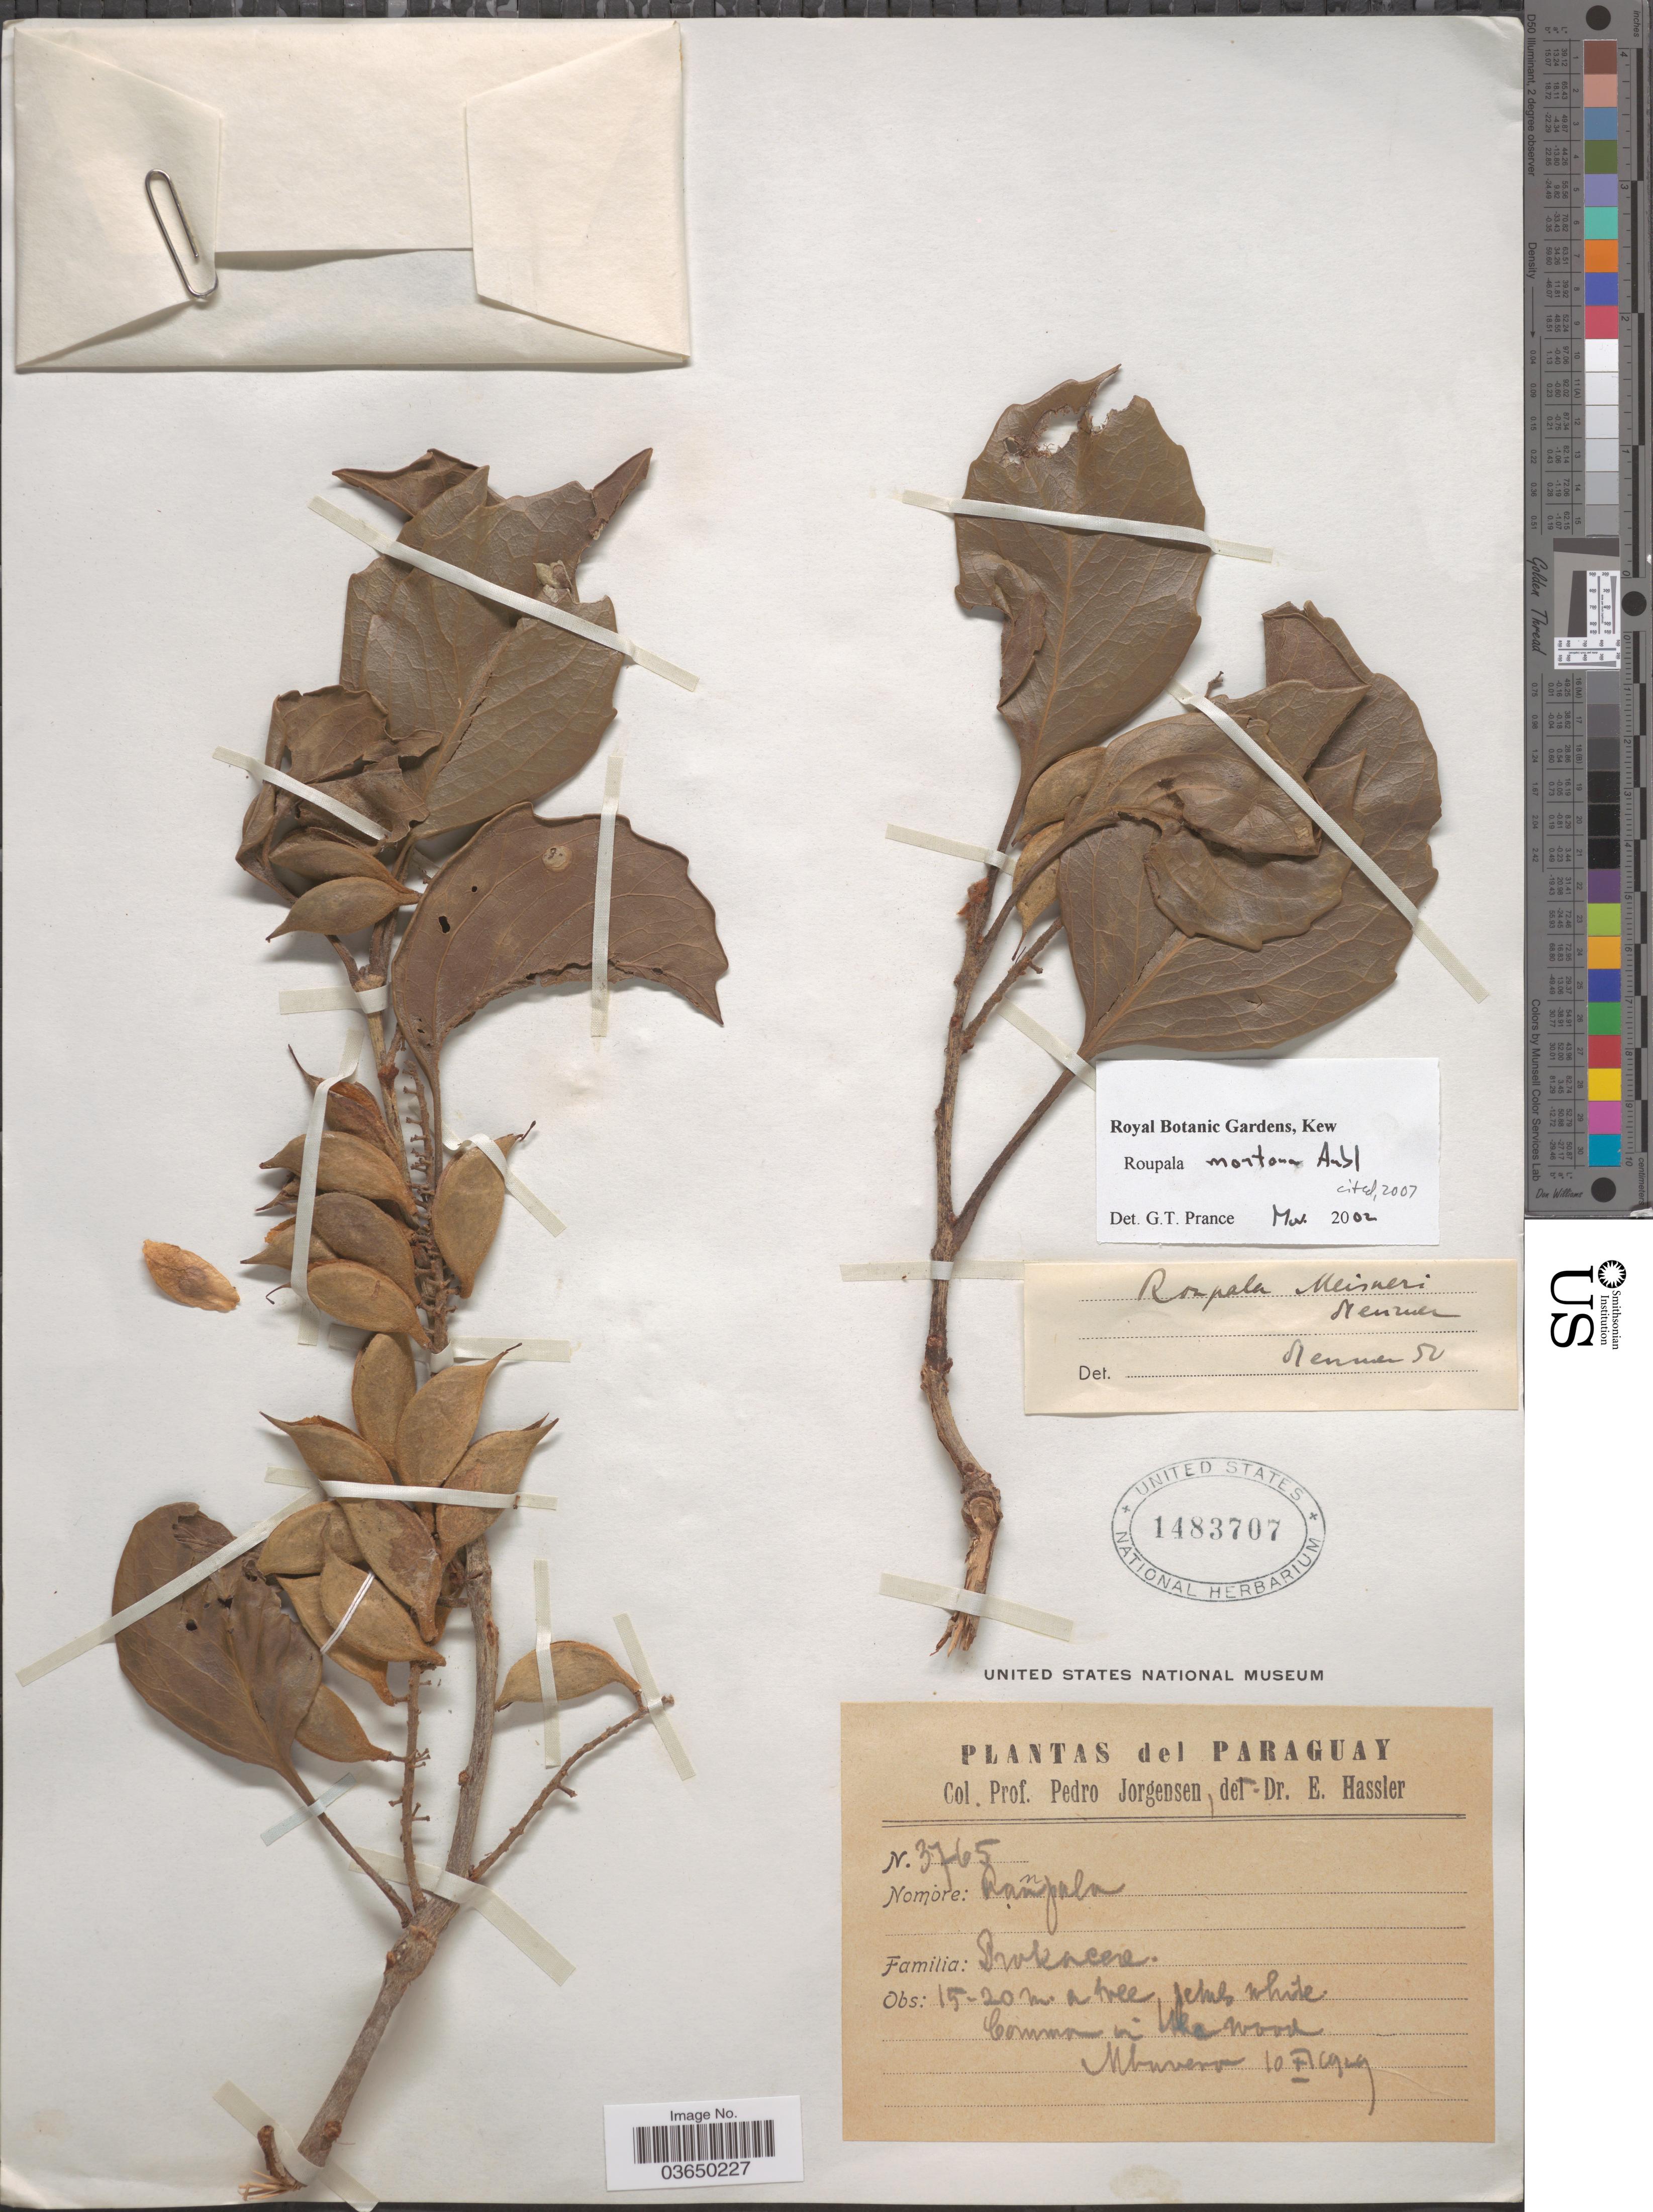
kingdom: Plantae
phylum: Tracheophyta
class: Magnoliopsida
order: Proteales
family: Proteaceae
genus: Roupala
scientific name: Roupala montana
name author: Aubl.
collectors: P. Jörgensen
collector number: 3765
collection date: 1929-11-10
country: Paraguay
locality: Ubuvero [interpreted].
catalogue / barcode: US 1483707